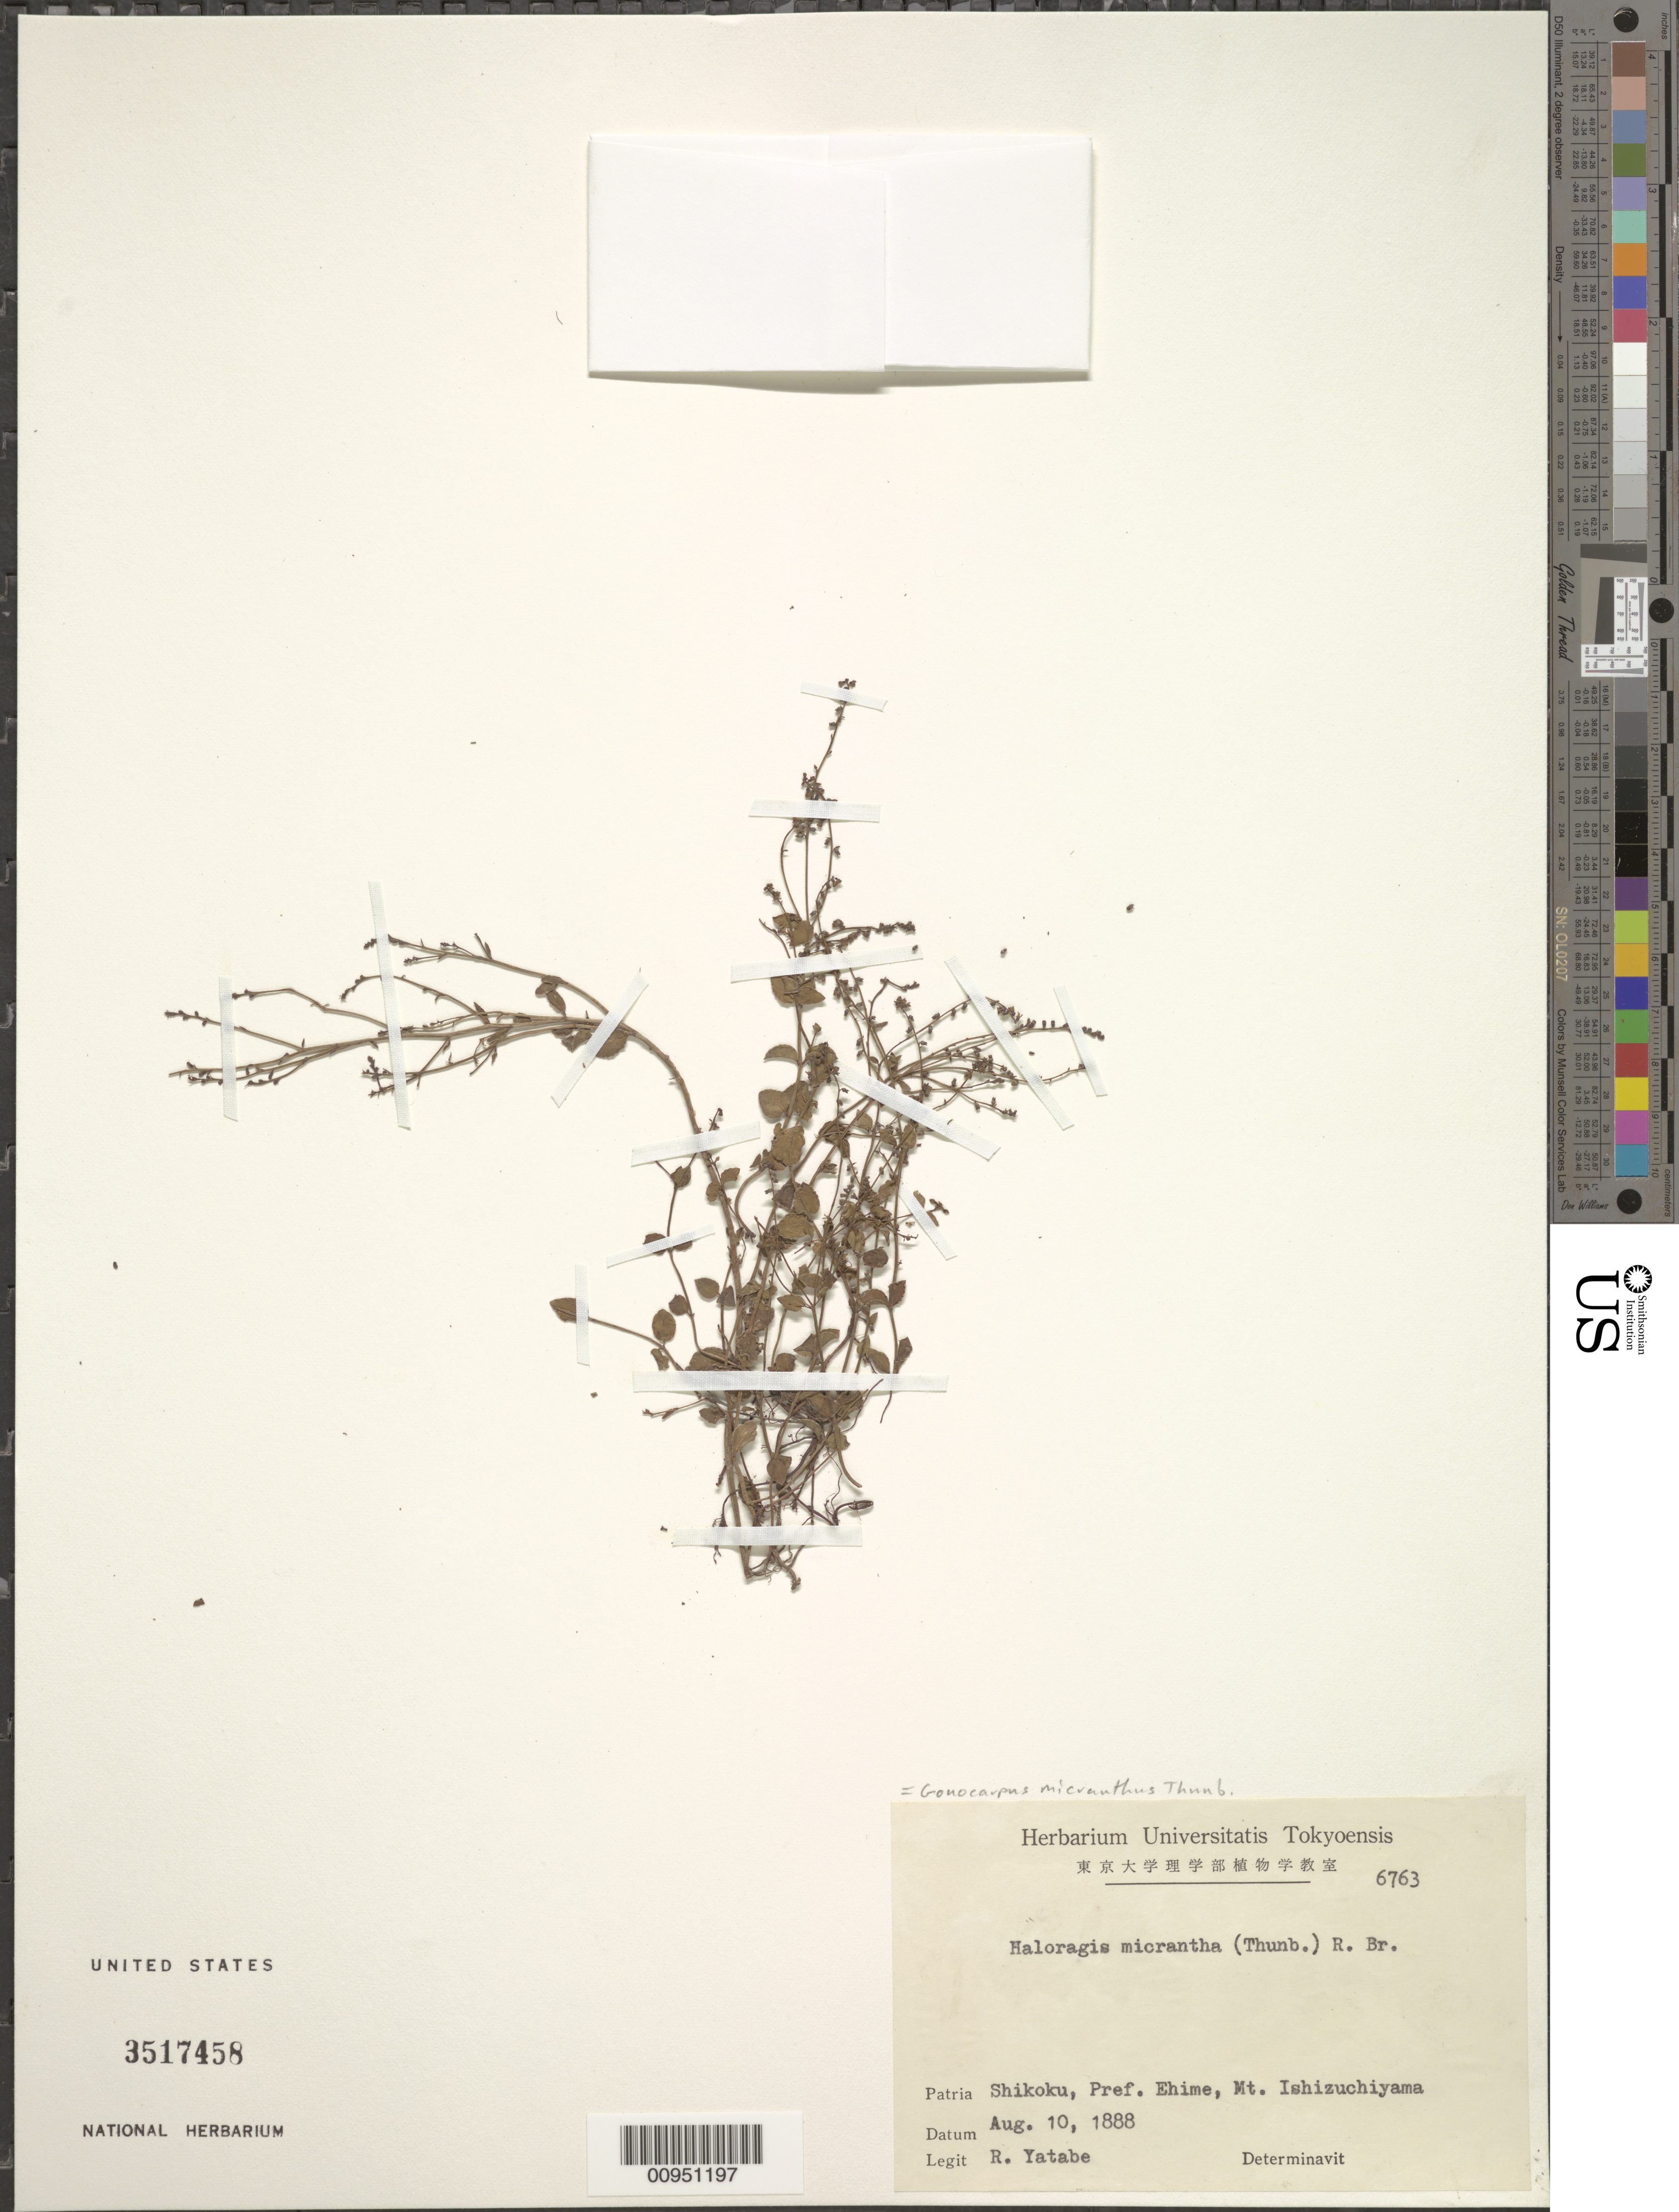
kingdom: Plantae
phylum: Tracheophyta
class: Magnoliopsida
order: Saxifragales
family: Haloragaceae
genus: Haloragis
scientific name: Haloragis micrantha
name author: (Thunb.) R. Br. ex Siebold & Zucc.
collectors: R. Yatabe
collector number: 6763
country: Japan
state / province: Ehime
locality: Ehime, Mt. Ishizuchiyama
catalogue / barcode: US 3517458